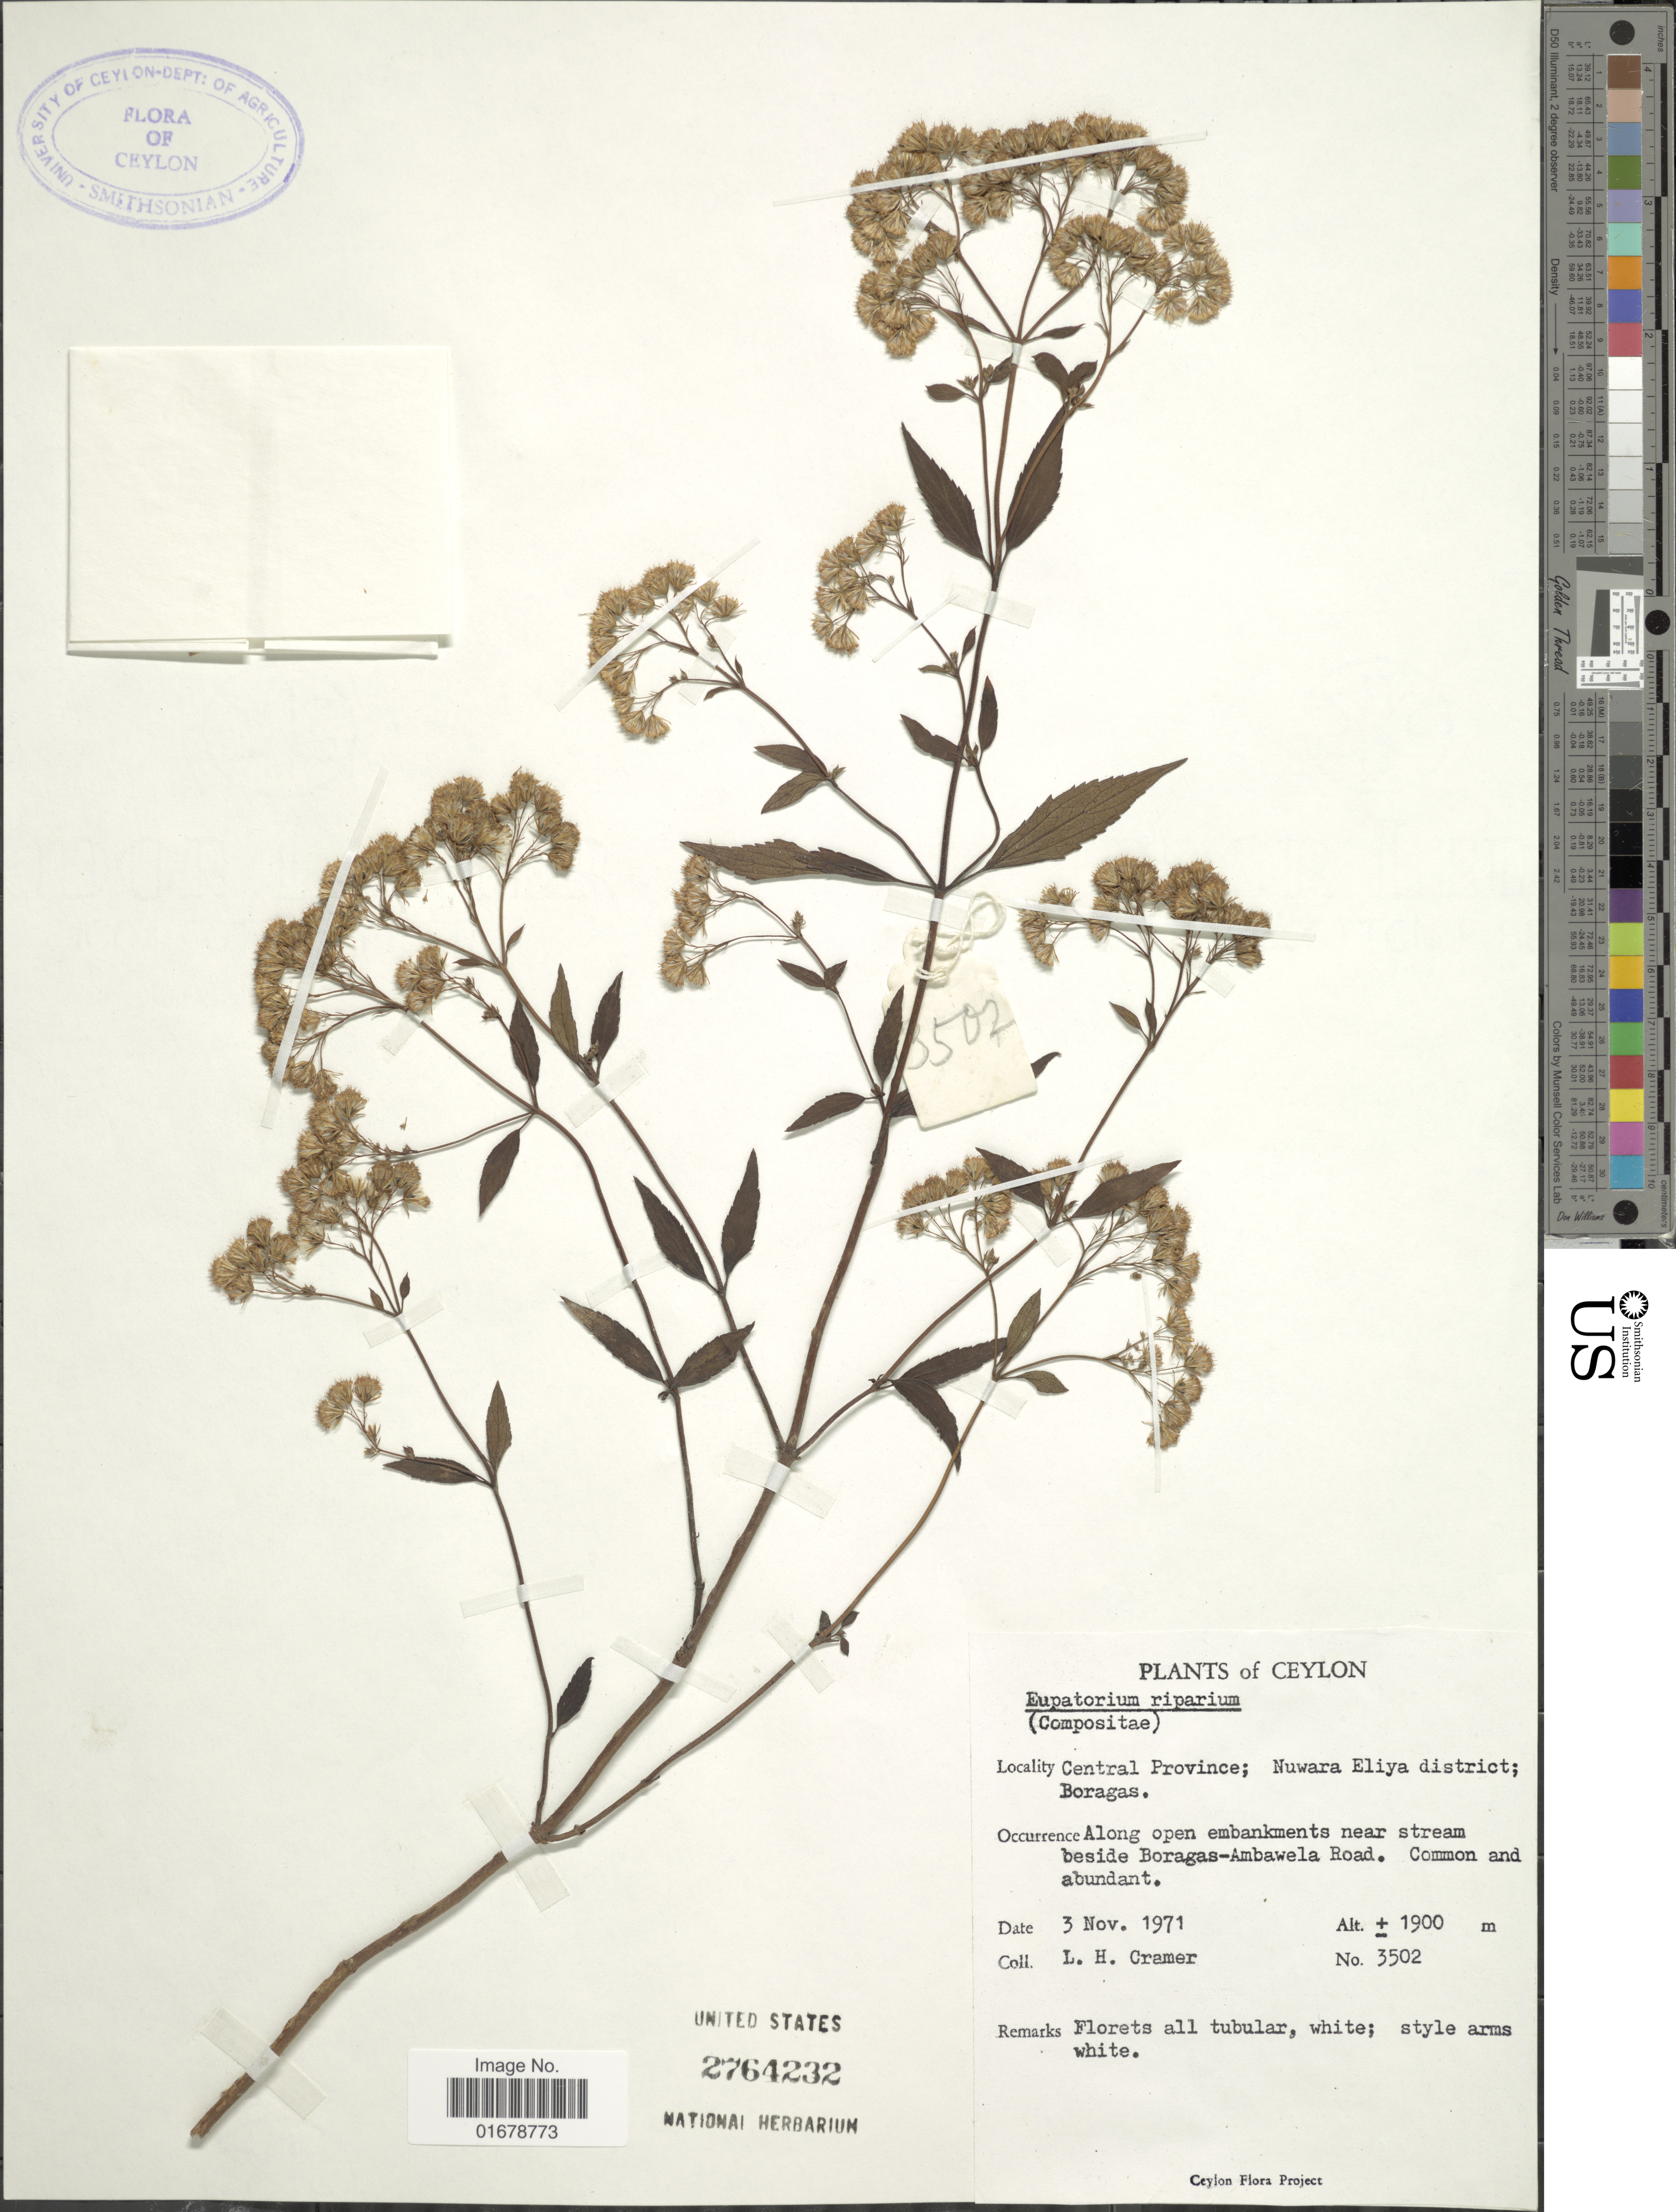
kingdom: Plantae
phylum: Tracheophyta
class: Magnoliopsida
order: Asterales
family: Asteraceae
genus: Ageratina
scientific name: Ageratina riparia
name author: (Regel) R.M. King & H. Rob.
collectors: L. H. Cramer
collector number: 3502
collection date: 1971-11-03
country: Sri Lanka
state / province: Central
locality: Central Province; Nuwara Eliya district; Boragas, Ceylon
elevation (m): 1900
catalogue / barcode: US 2764232